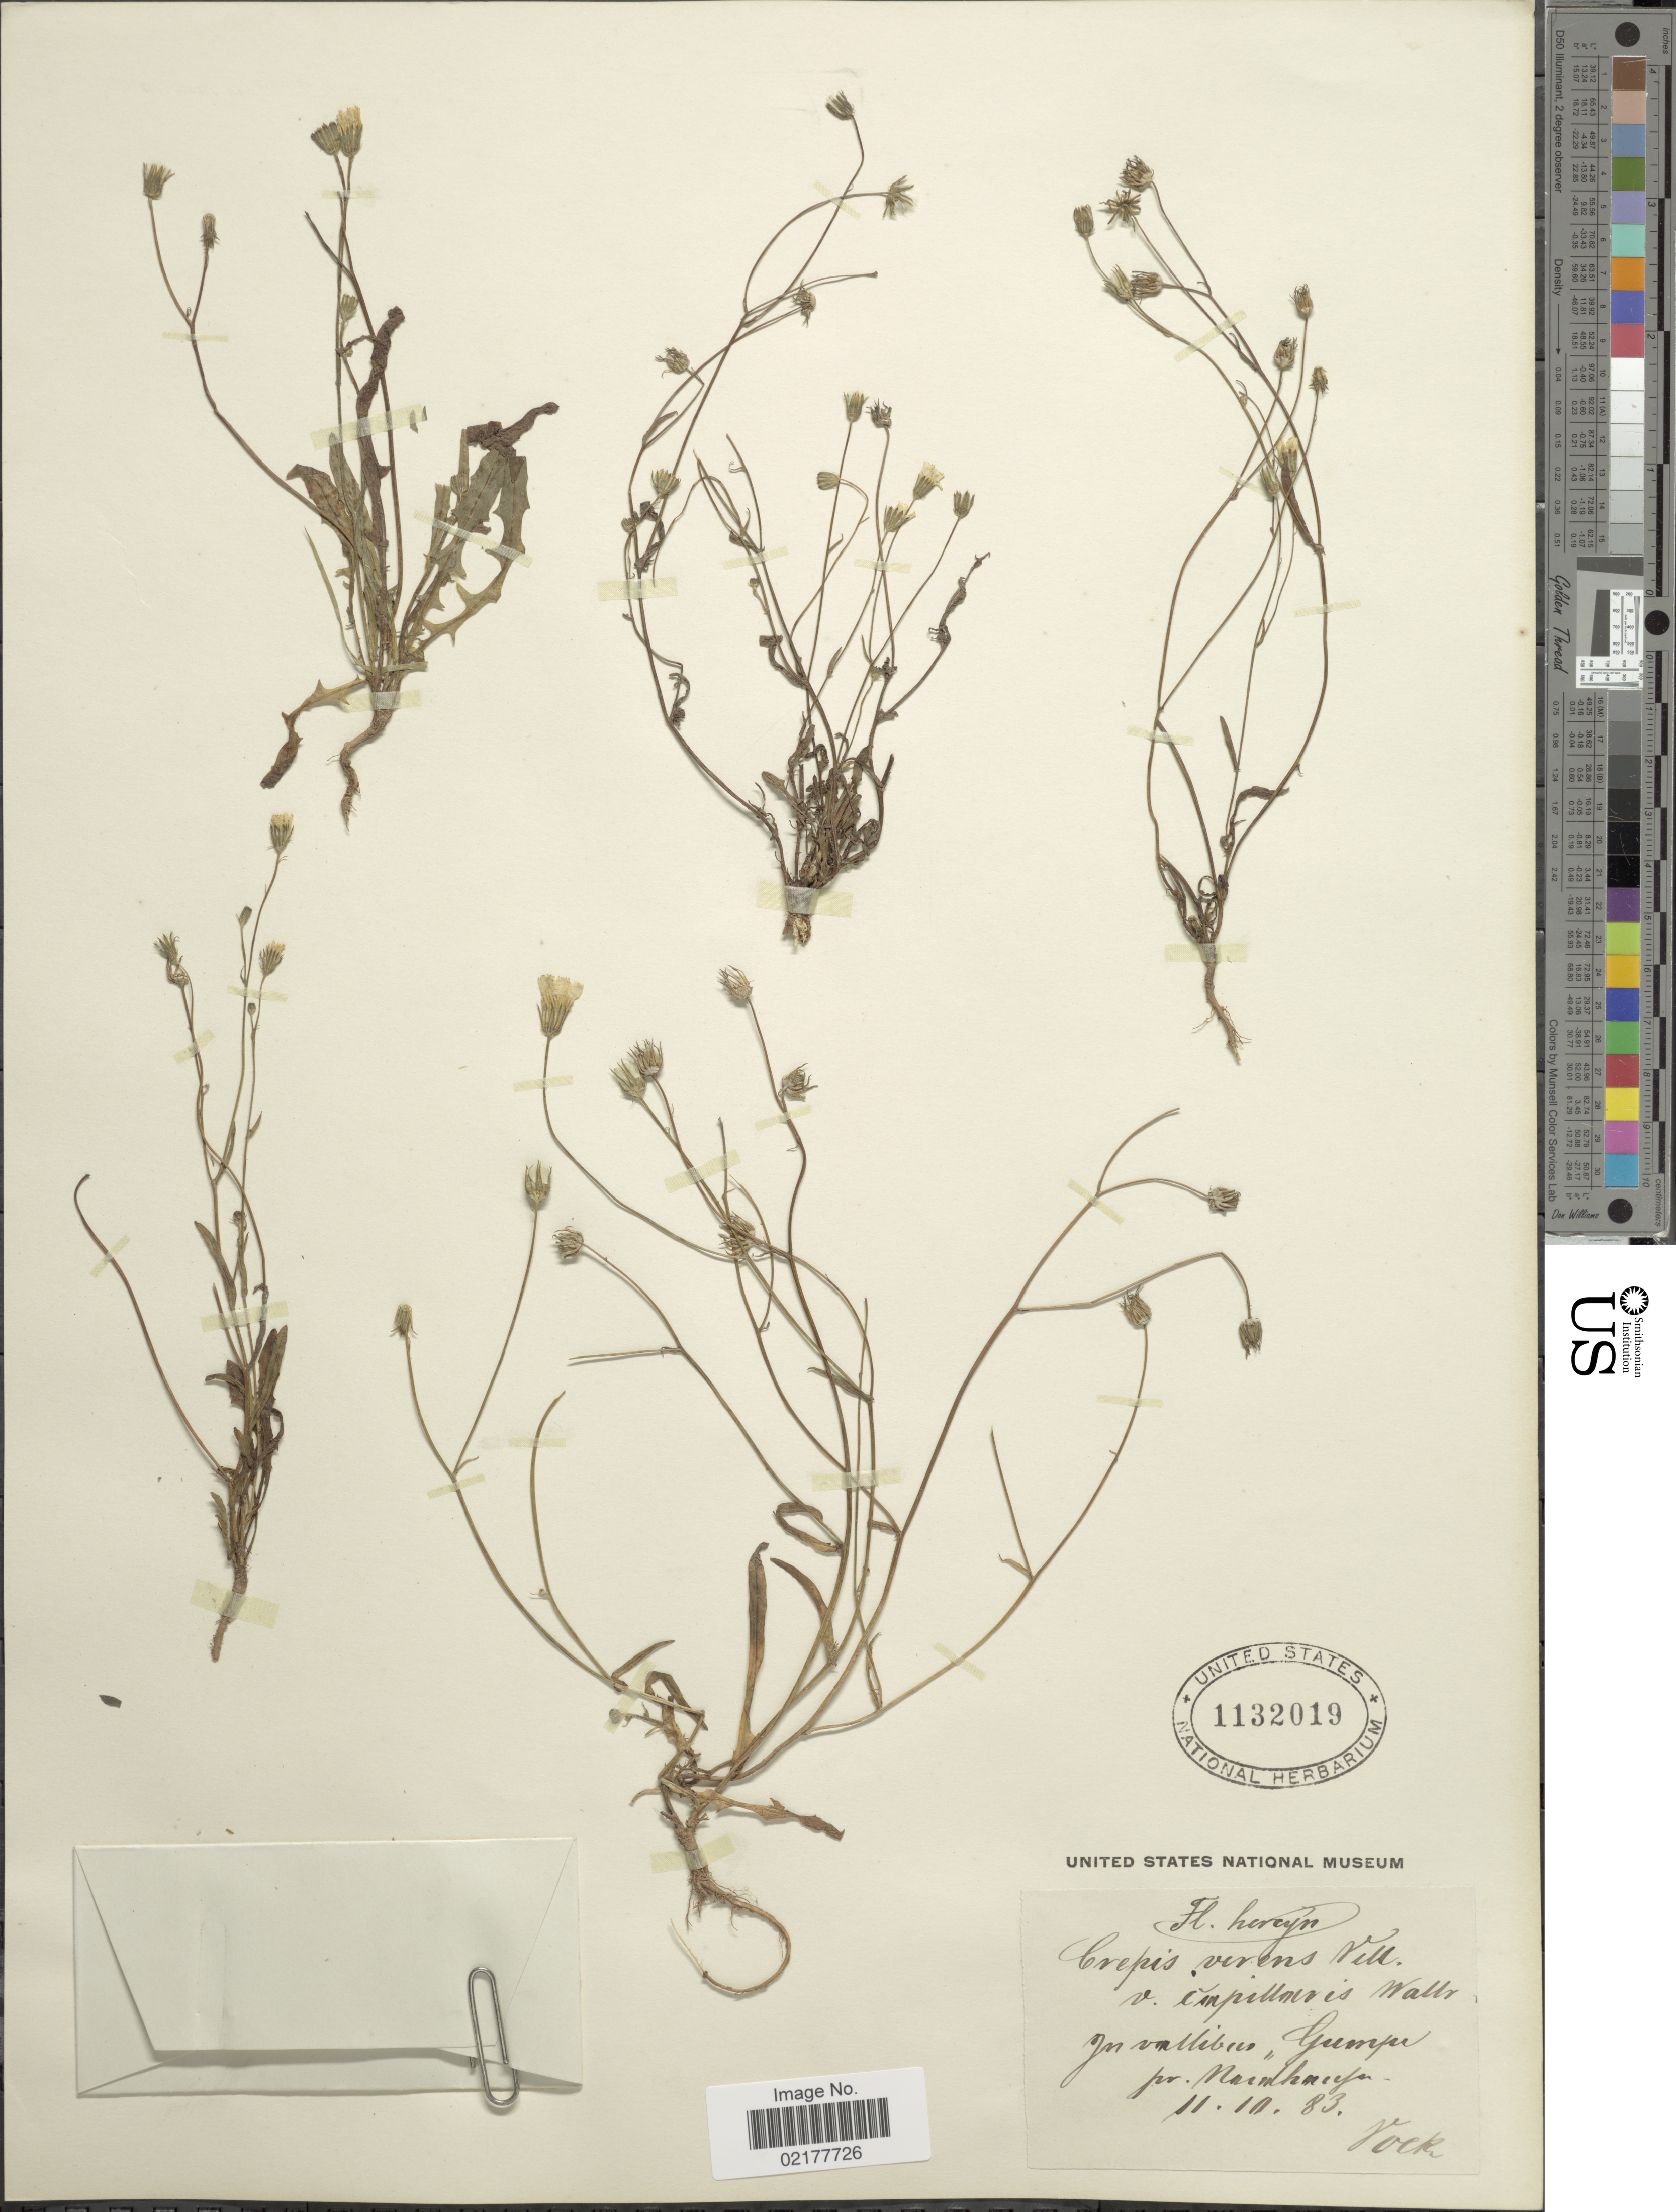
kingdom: Plantae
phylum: Tracheophyta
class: Magnoliopsida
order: Asterales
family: Asteraceae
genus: Crepis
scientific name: Crepis capillaris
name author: (L.) Wallr.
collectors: Vock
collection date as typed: Transcribed d/m/y: 11/10/83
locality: Hercyn. gn vallibus Gumpr pr. Nardhacysn [interpreted]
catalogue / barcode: US 1132019